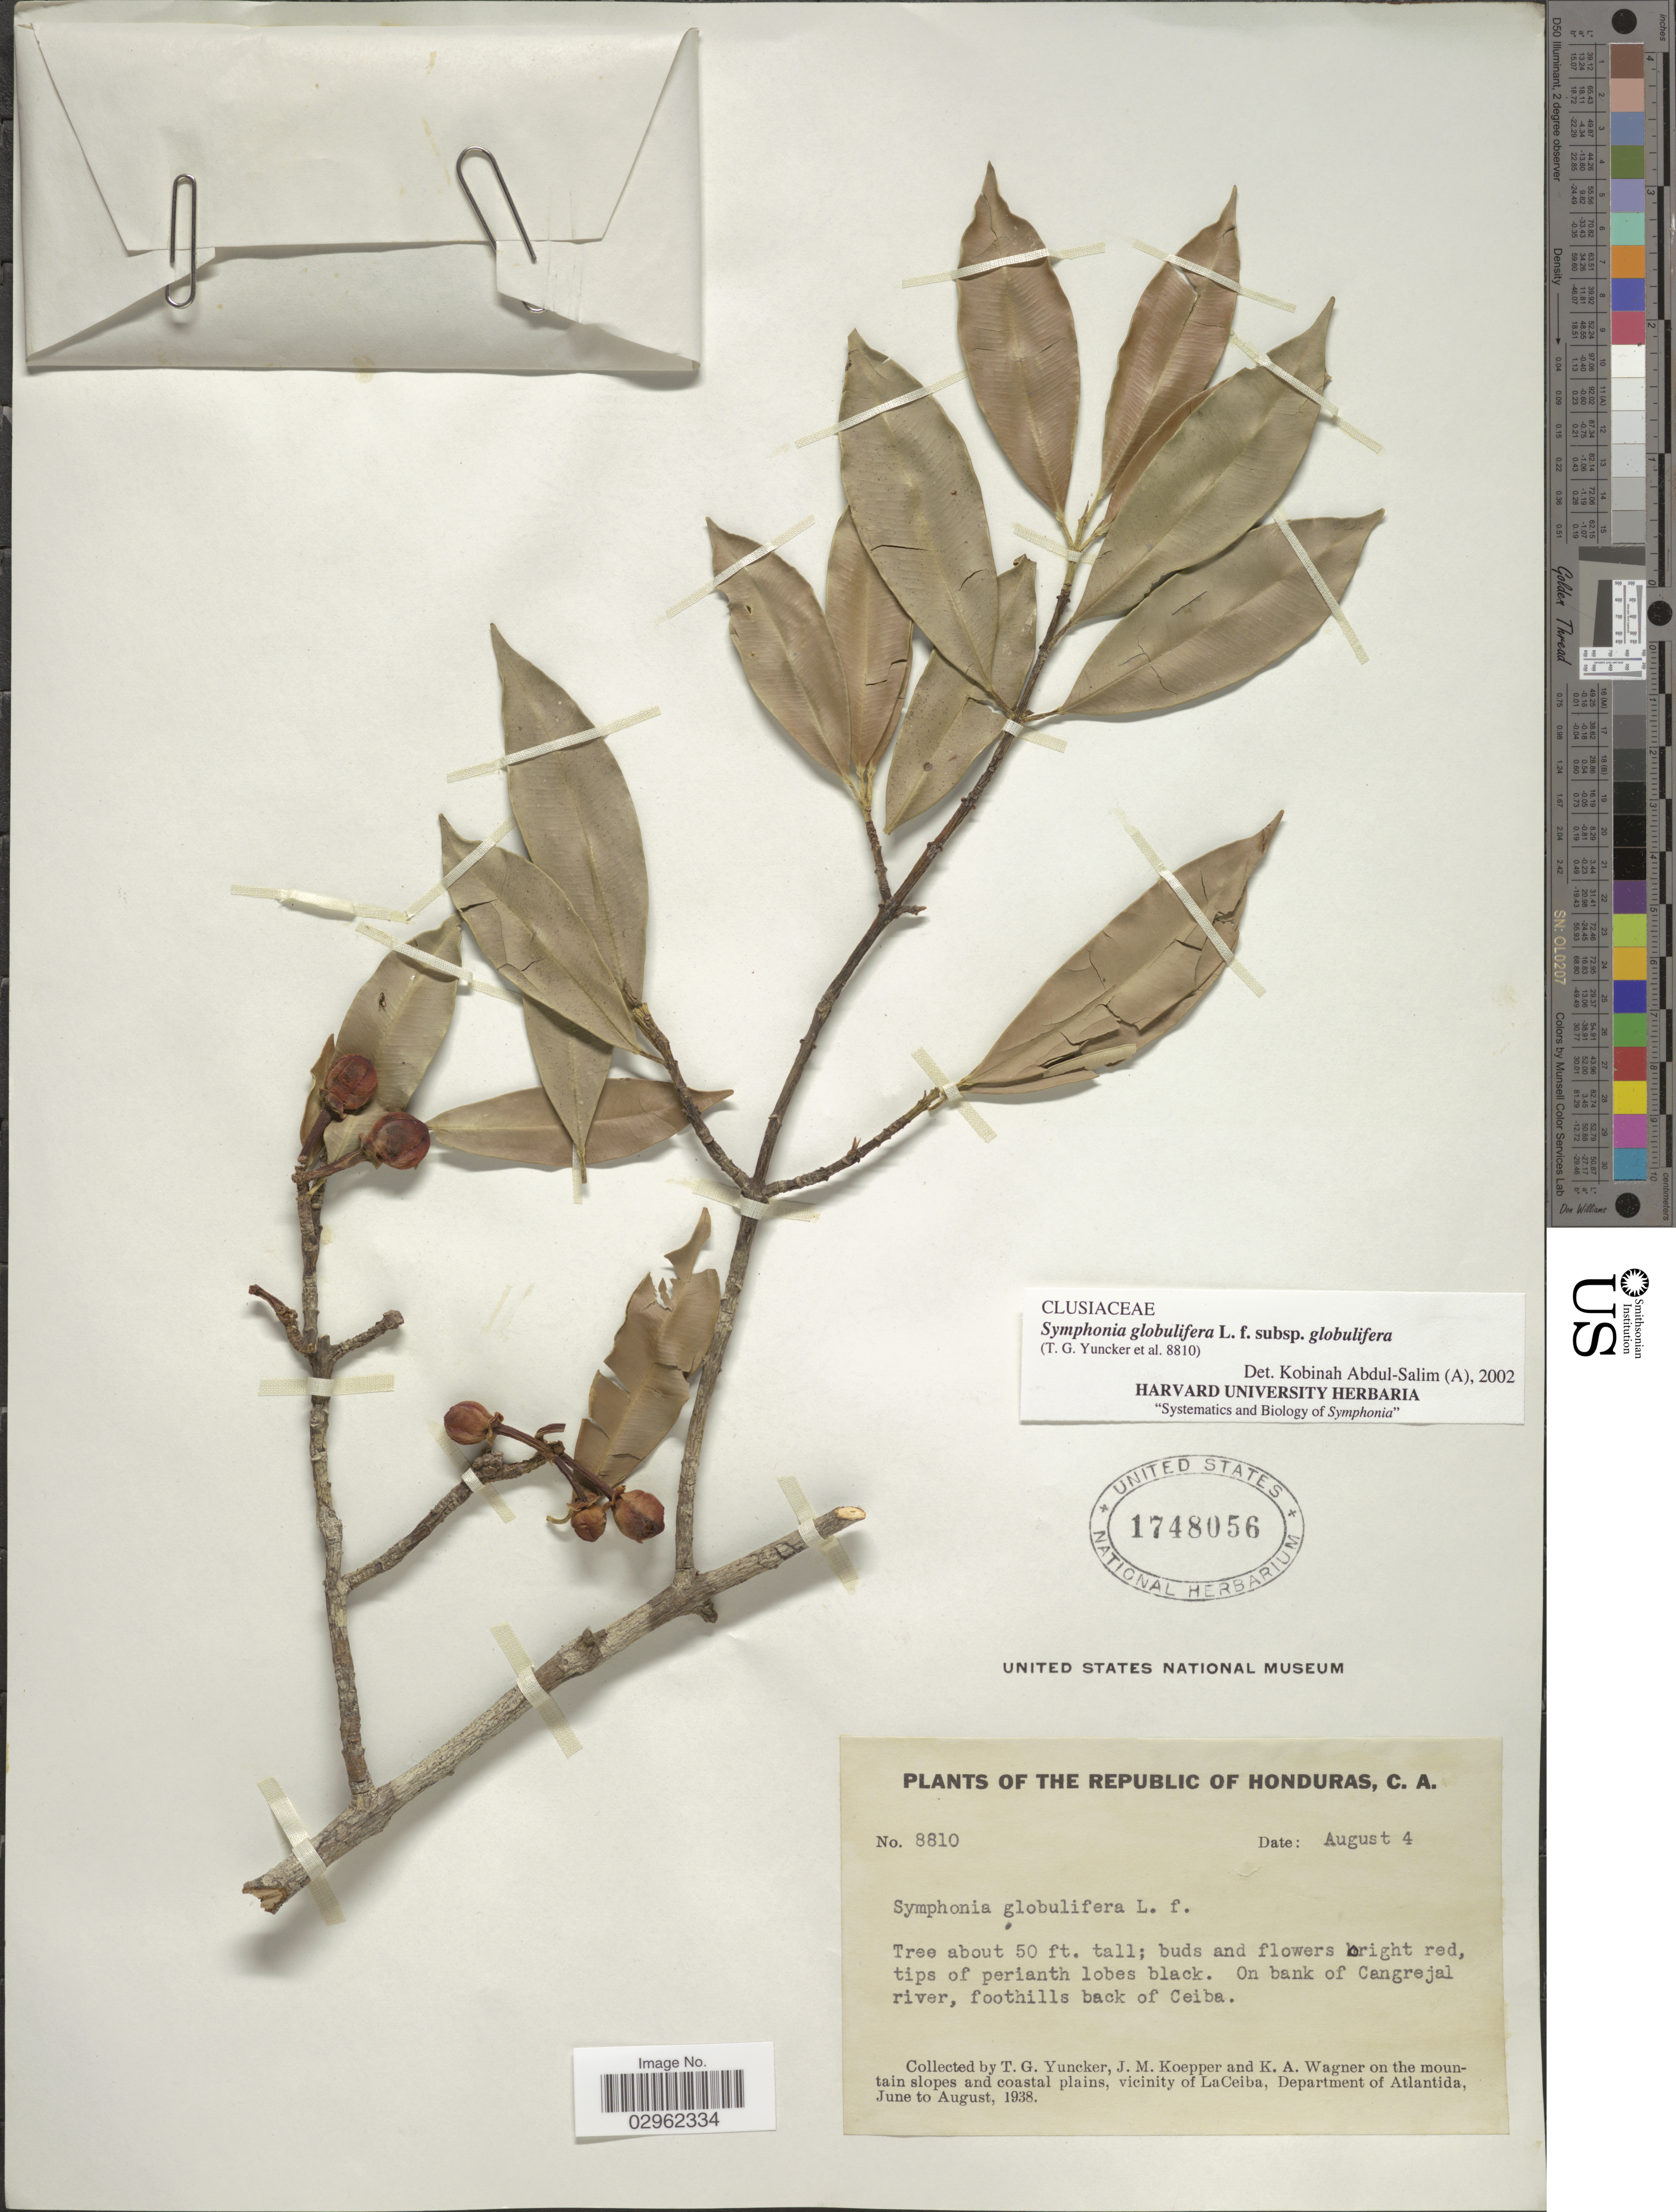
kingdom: Plantae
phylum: Tracheophyta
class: Magnoliopsida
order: Malpighiales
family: Clusiaceae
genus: Symphonia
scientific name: Symphonia globulifera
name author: L. f.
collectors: T. G. Yuncker, J. M. Koepper & K. A. Wagner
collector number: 8810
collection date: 1938-08-04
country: Honduras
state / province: Atlántida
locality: On bank of Cangrejal river, foothills back of Ceiba, on the mountain slopes and coastal plains, vicinity of LaCeiba, Department of Atlantida.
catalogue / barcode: US 1748056